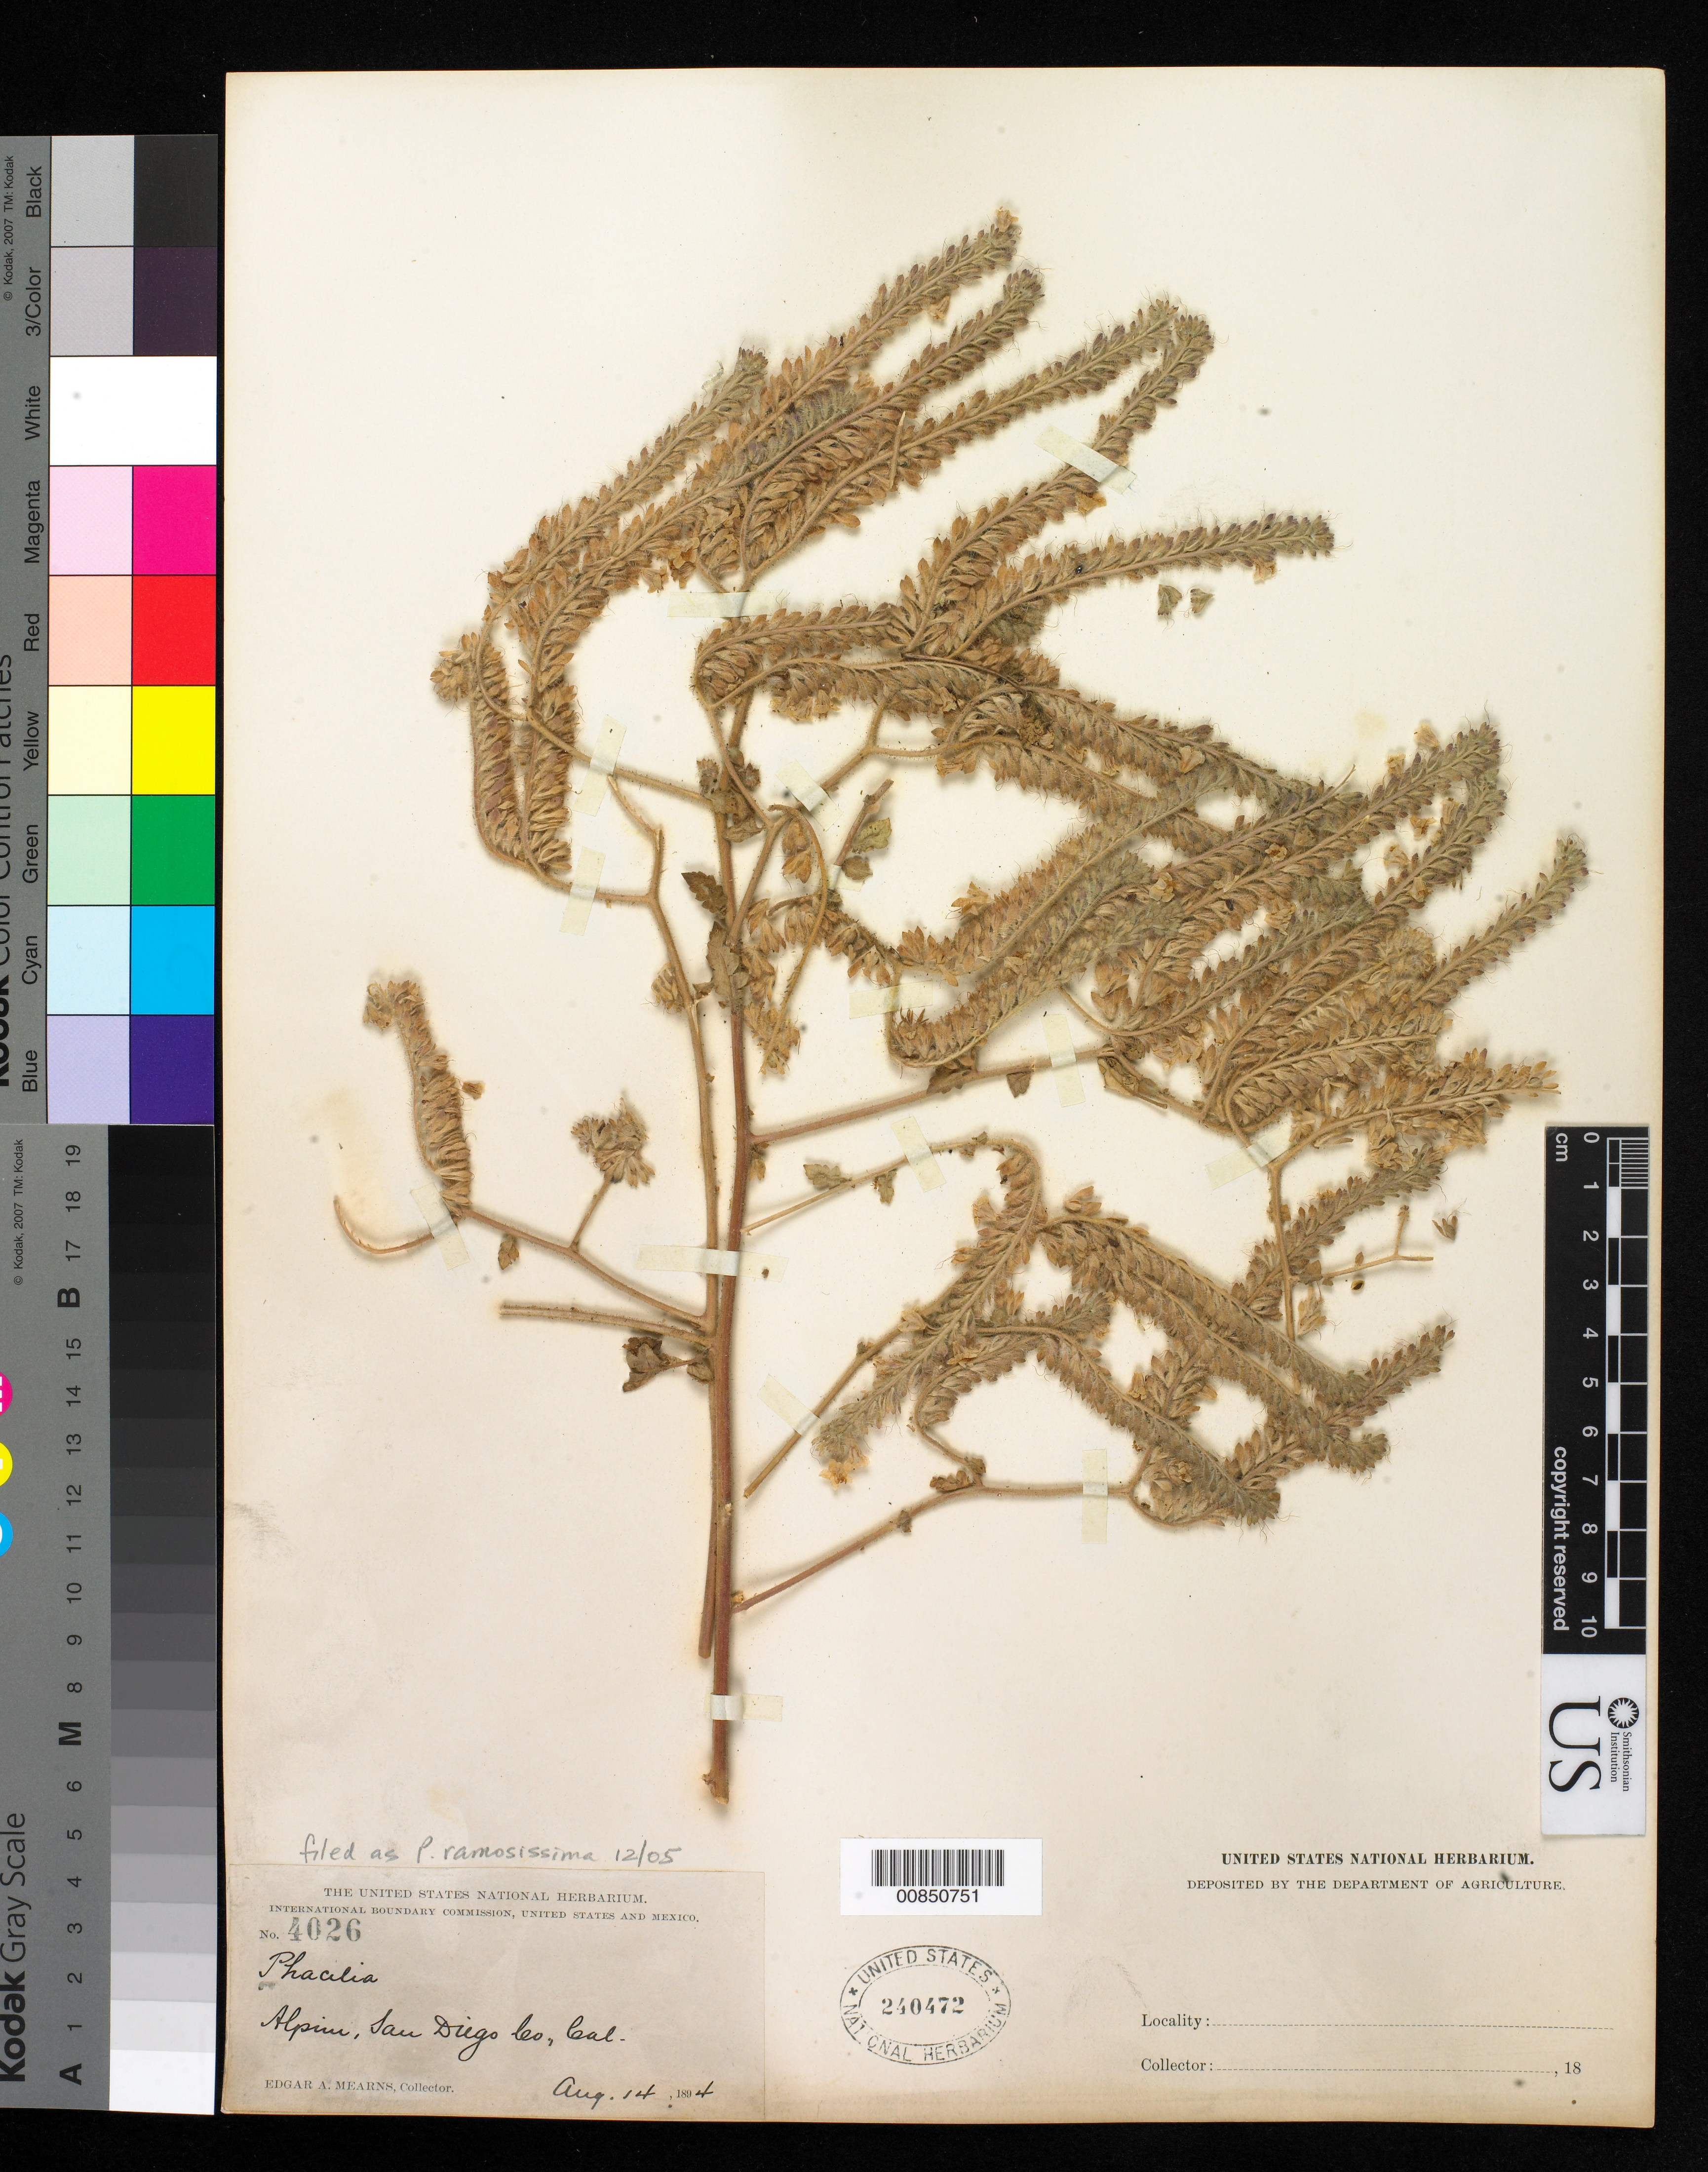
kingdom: Plantae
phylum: Tracheophyta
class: Magnoliopsida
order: Boraginales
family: Hydrophyllaceae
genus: Phacelia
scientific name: Phacelia ramosissima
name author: Douglas ex Lehm.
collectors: E. A. Mearns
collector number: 4026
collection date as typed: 14 Aug 1894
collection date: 1894-08-14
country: United States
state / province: California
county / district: San Diego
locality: Alpine, San Diego County, California.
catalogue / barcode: US 240472